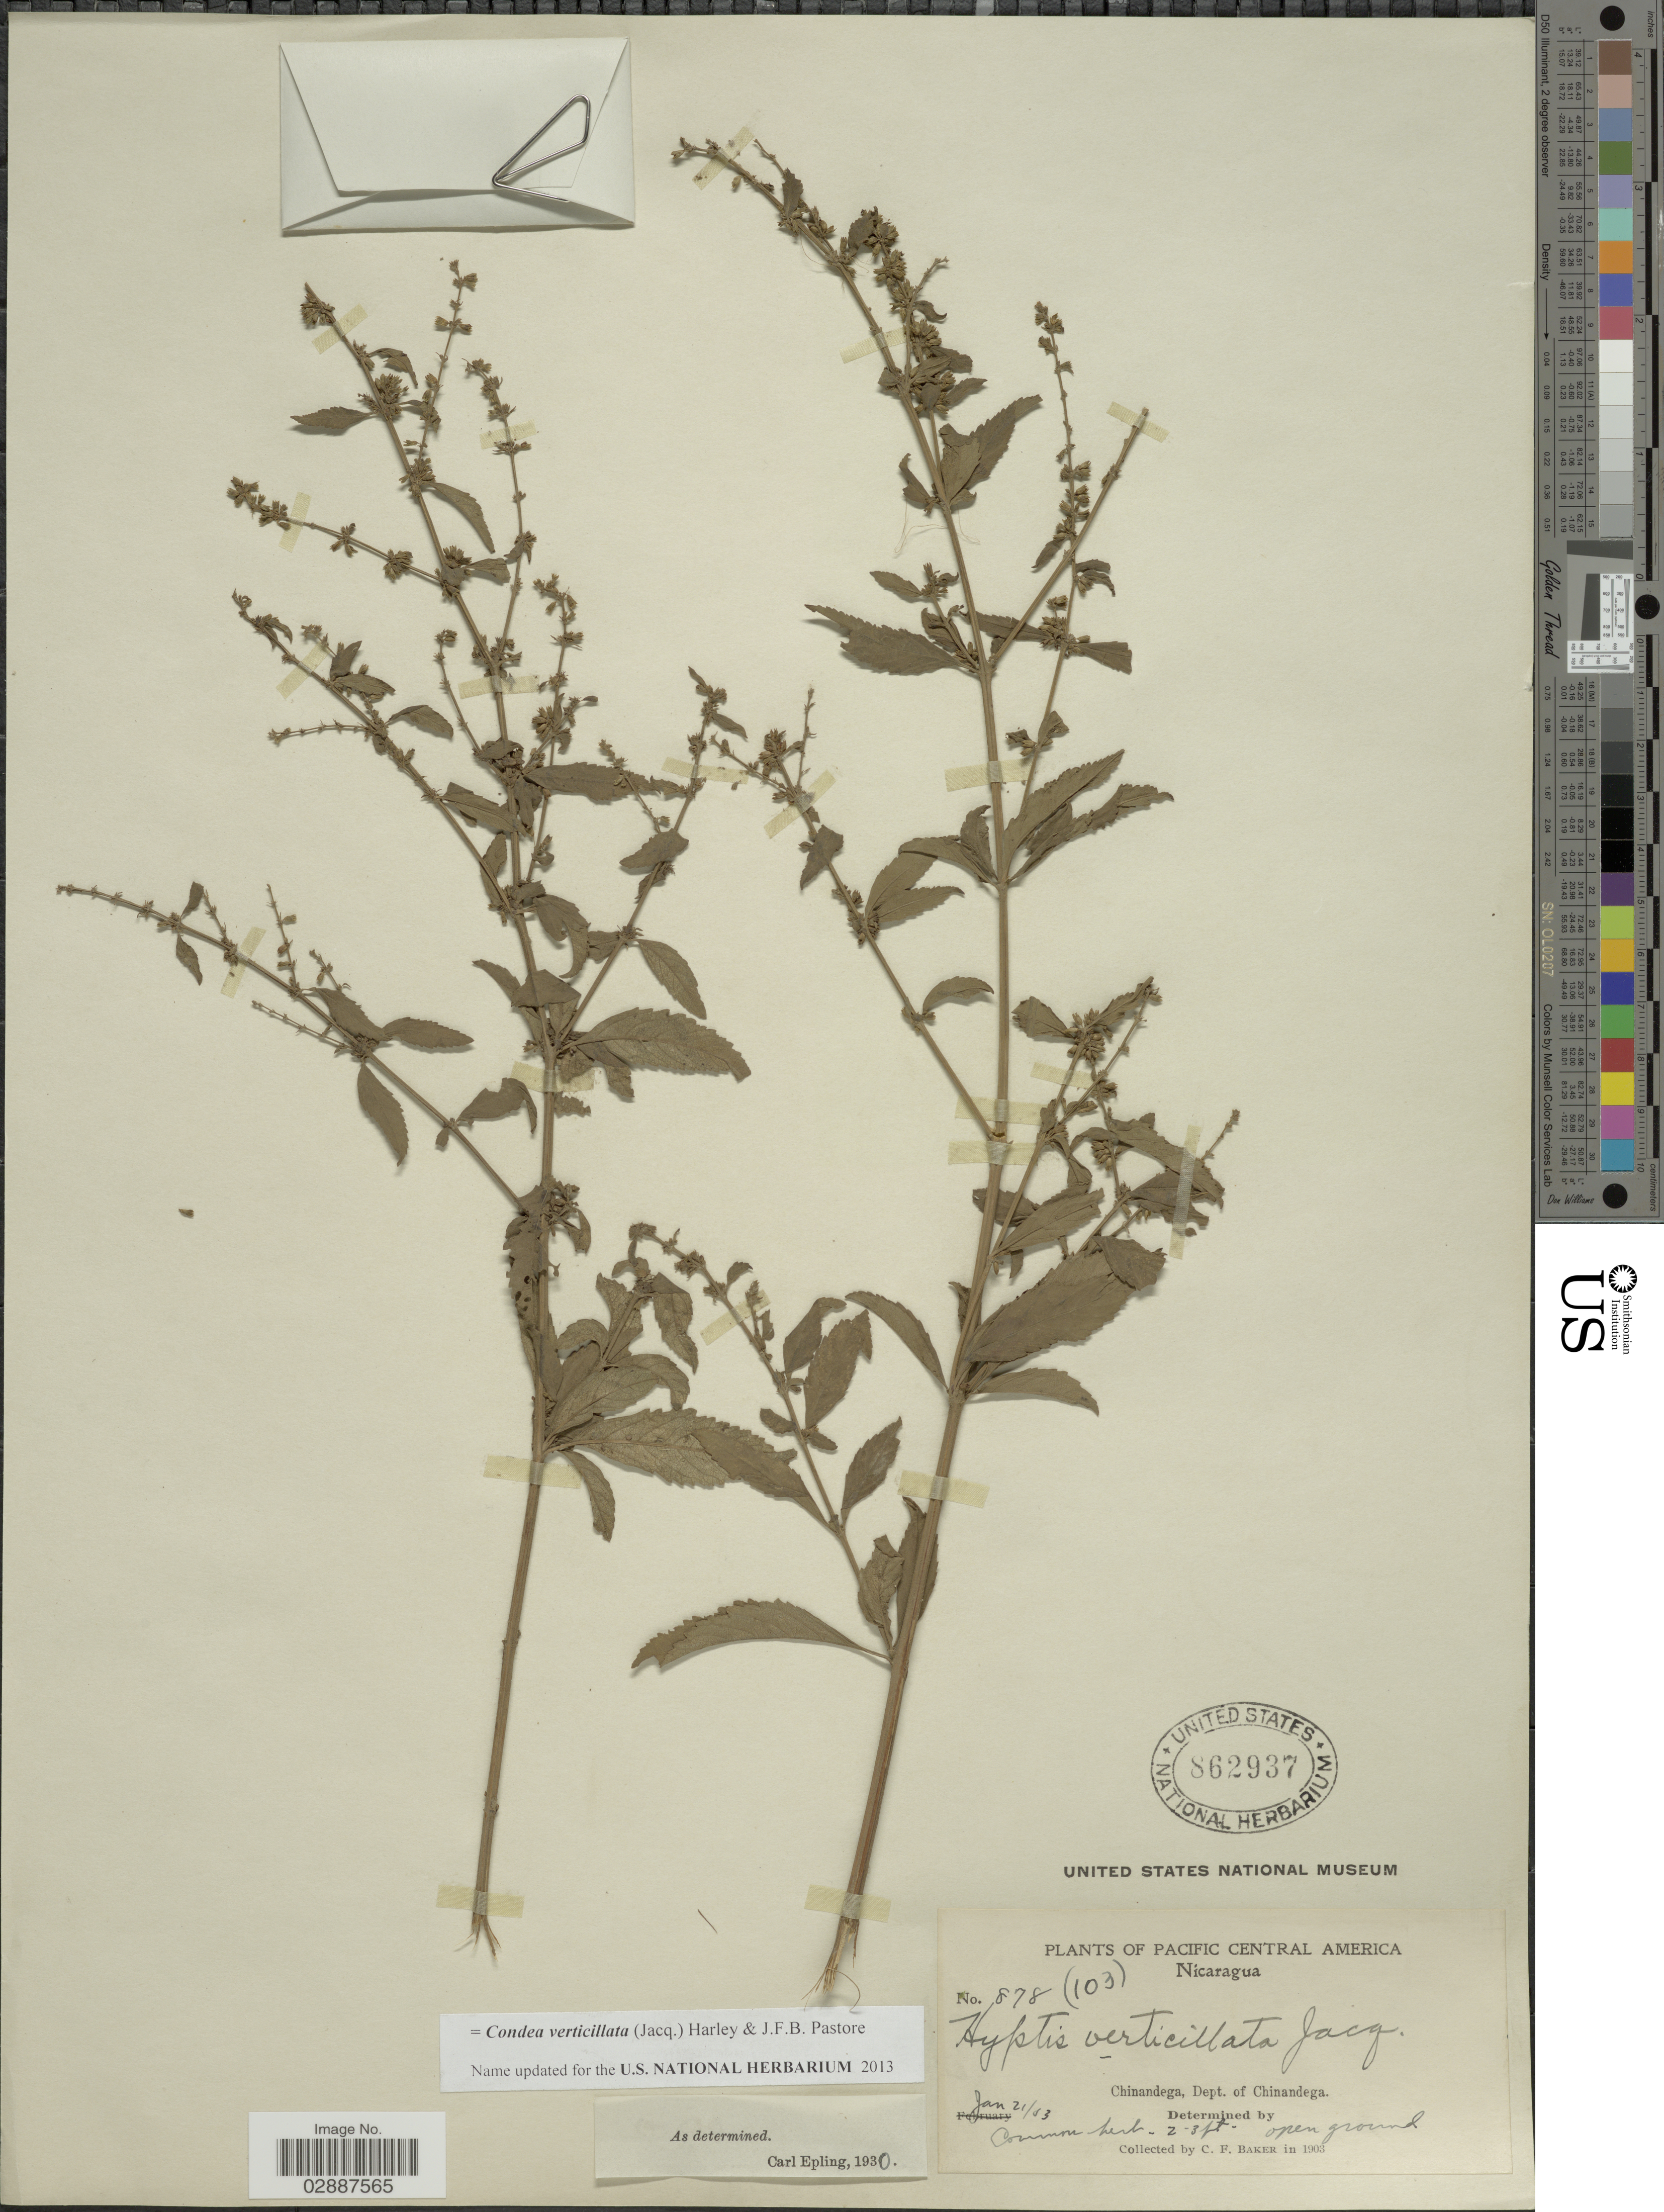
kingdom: Plantae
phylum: Tracheophyta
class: Magnoliopsida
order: Lamiales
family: Lamiaceae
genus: Condea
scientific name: Condea verticillata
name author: (Jacq.) Harley & J.F.B. Pastore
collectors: C. F. Baker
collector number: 878(103)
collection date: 1903-01-21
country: Nicaragua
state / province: Chinandega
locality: Pacific Central America. Chinandega, Dept. of Chinandega.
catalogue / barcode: US 862937